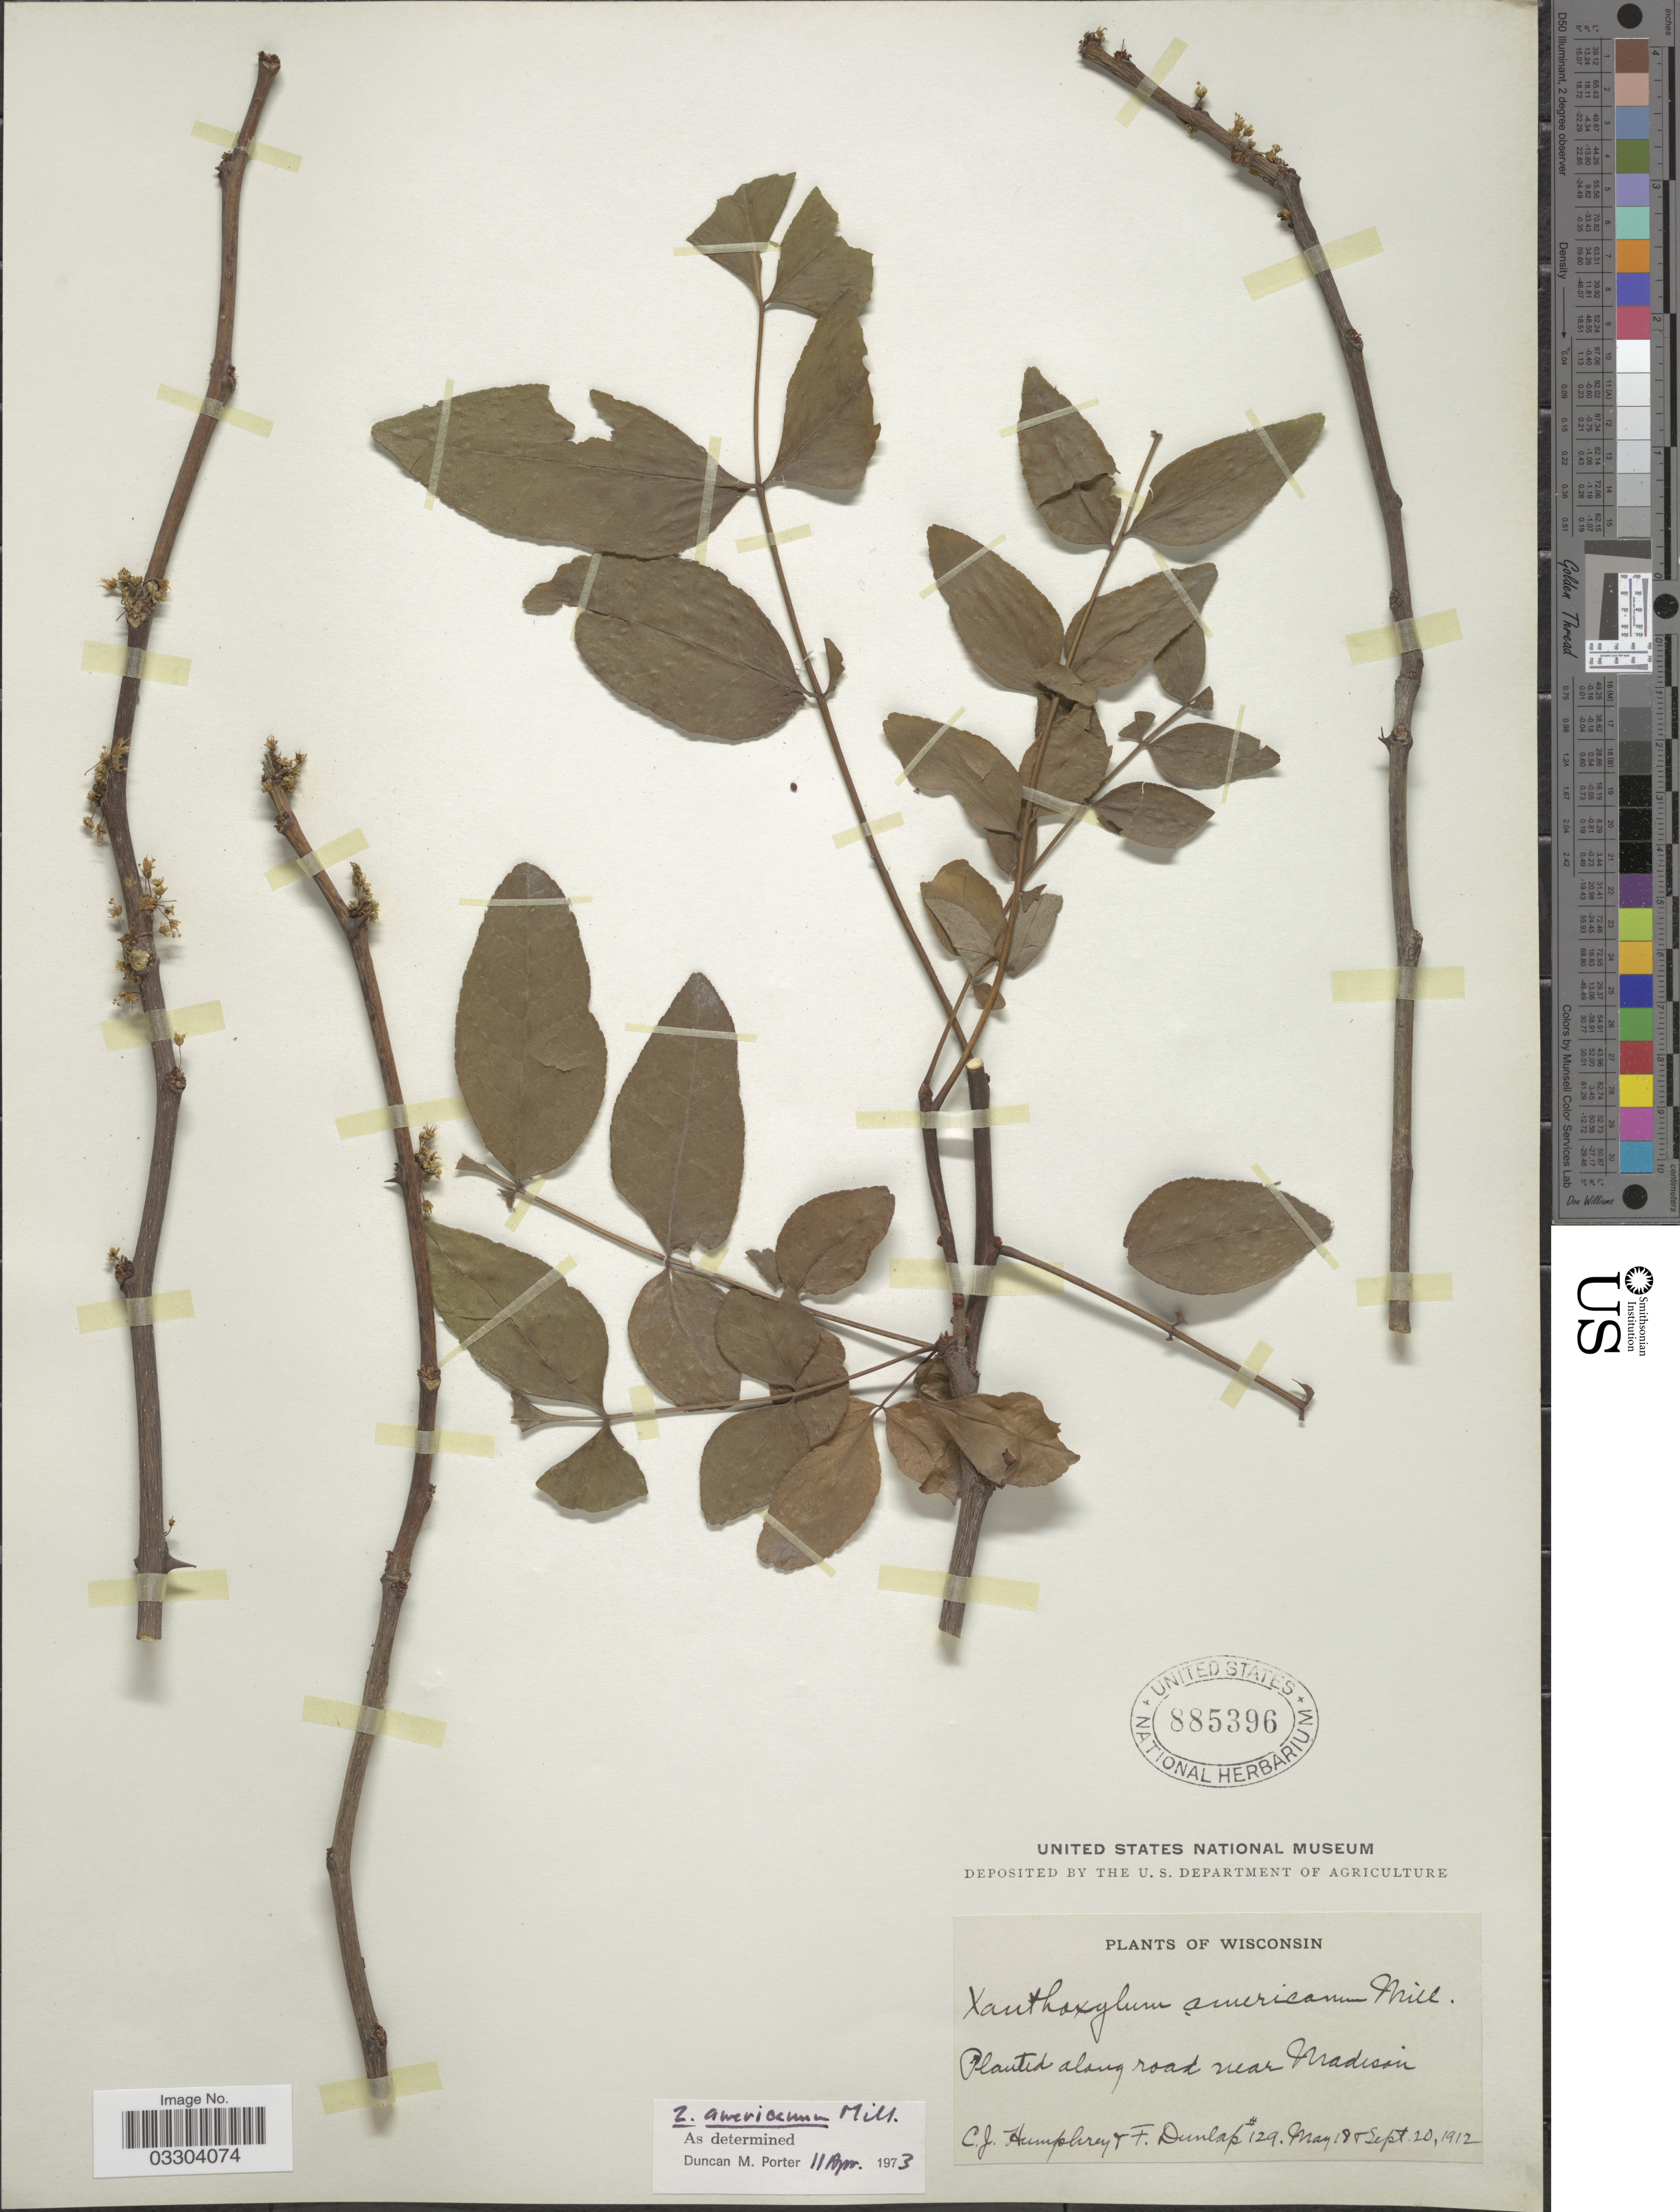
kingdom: Plantae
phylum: Tracheophyta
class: Magnoliopsida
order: Sapindales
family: Rutaceae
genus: Zanthoxylum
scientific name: Zanthoxylum americanum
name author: Mill.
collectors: C. Humphrey & F. Dunlap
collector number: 129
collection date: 1912-05-18/1912-09-20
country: United States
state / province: Wisconsin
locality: Planted along road near Madison.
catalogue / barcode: US 885396